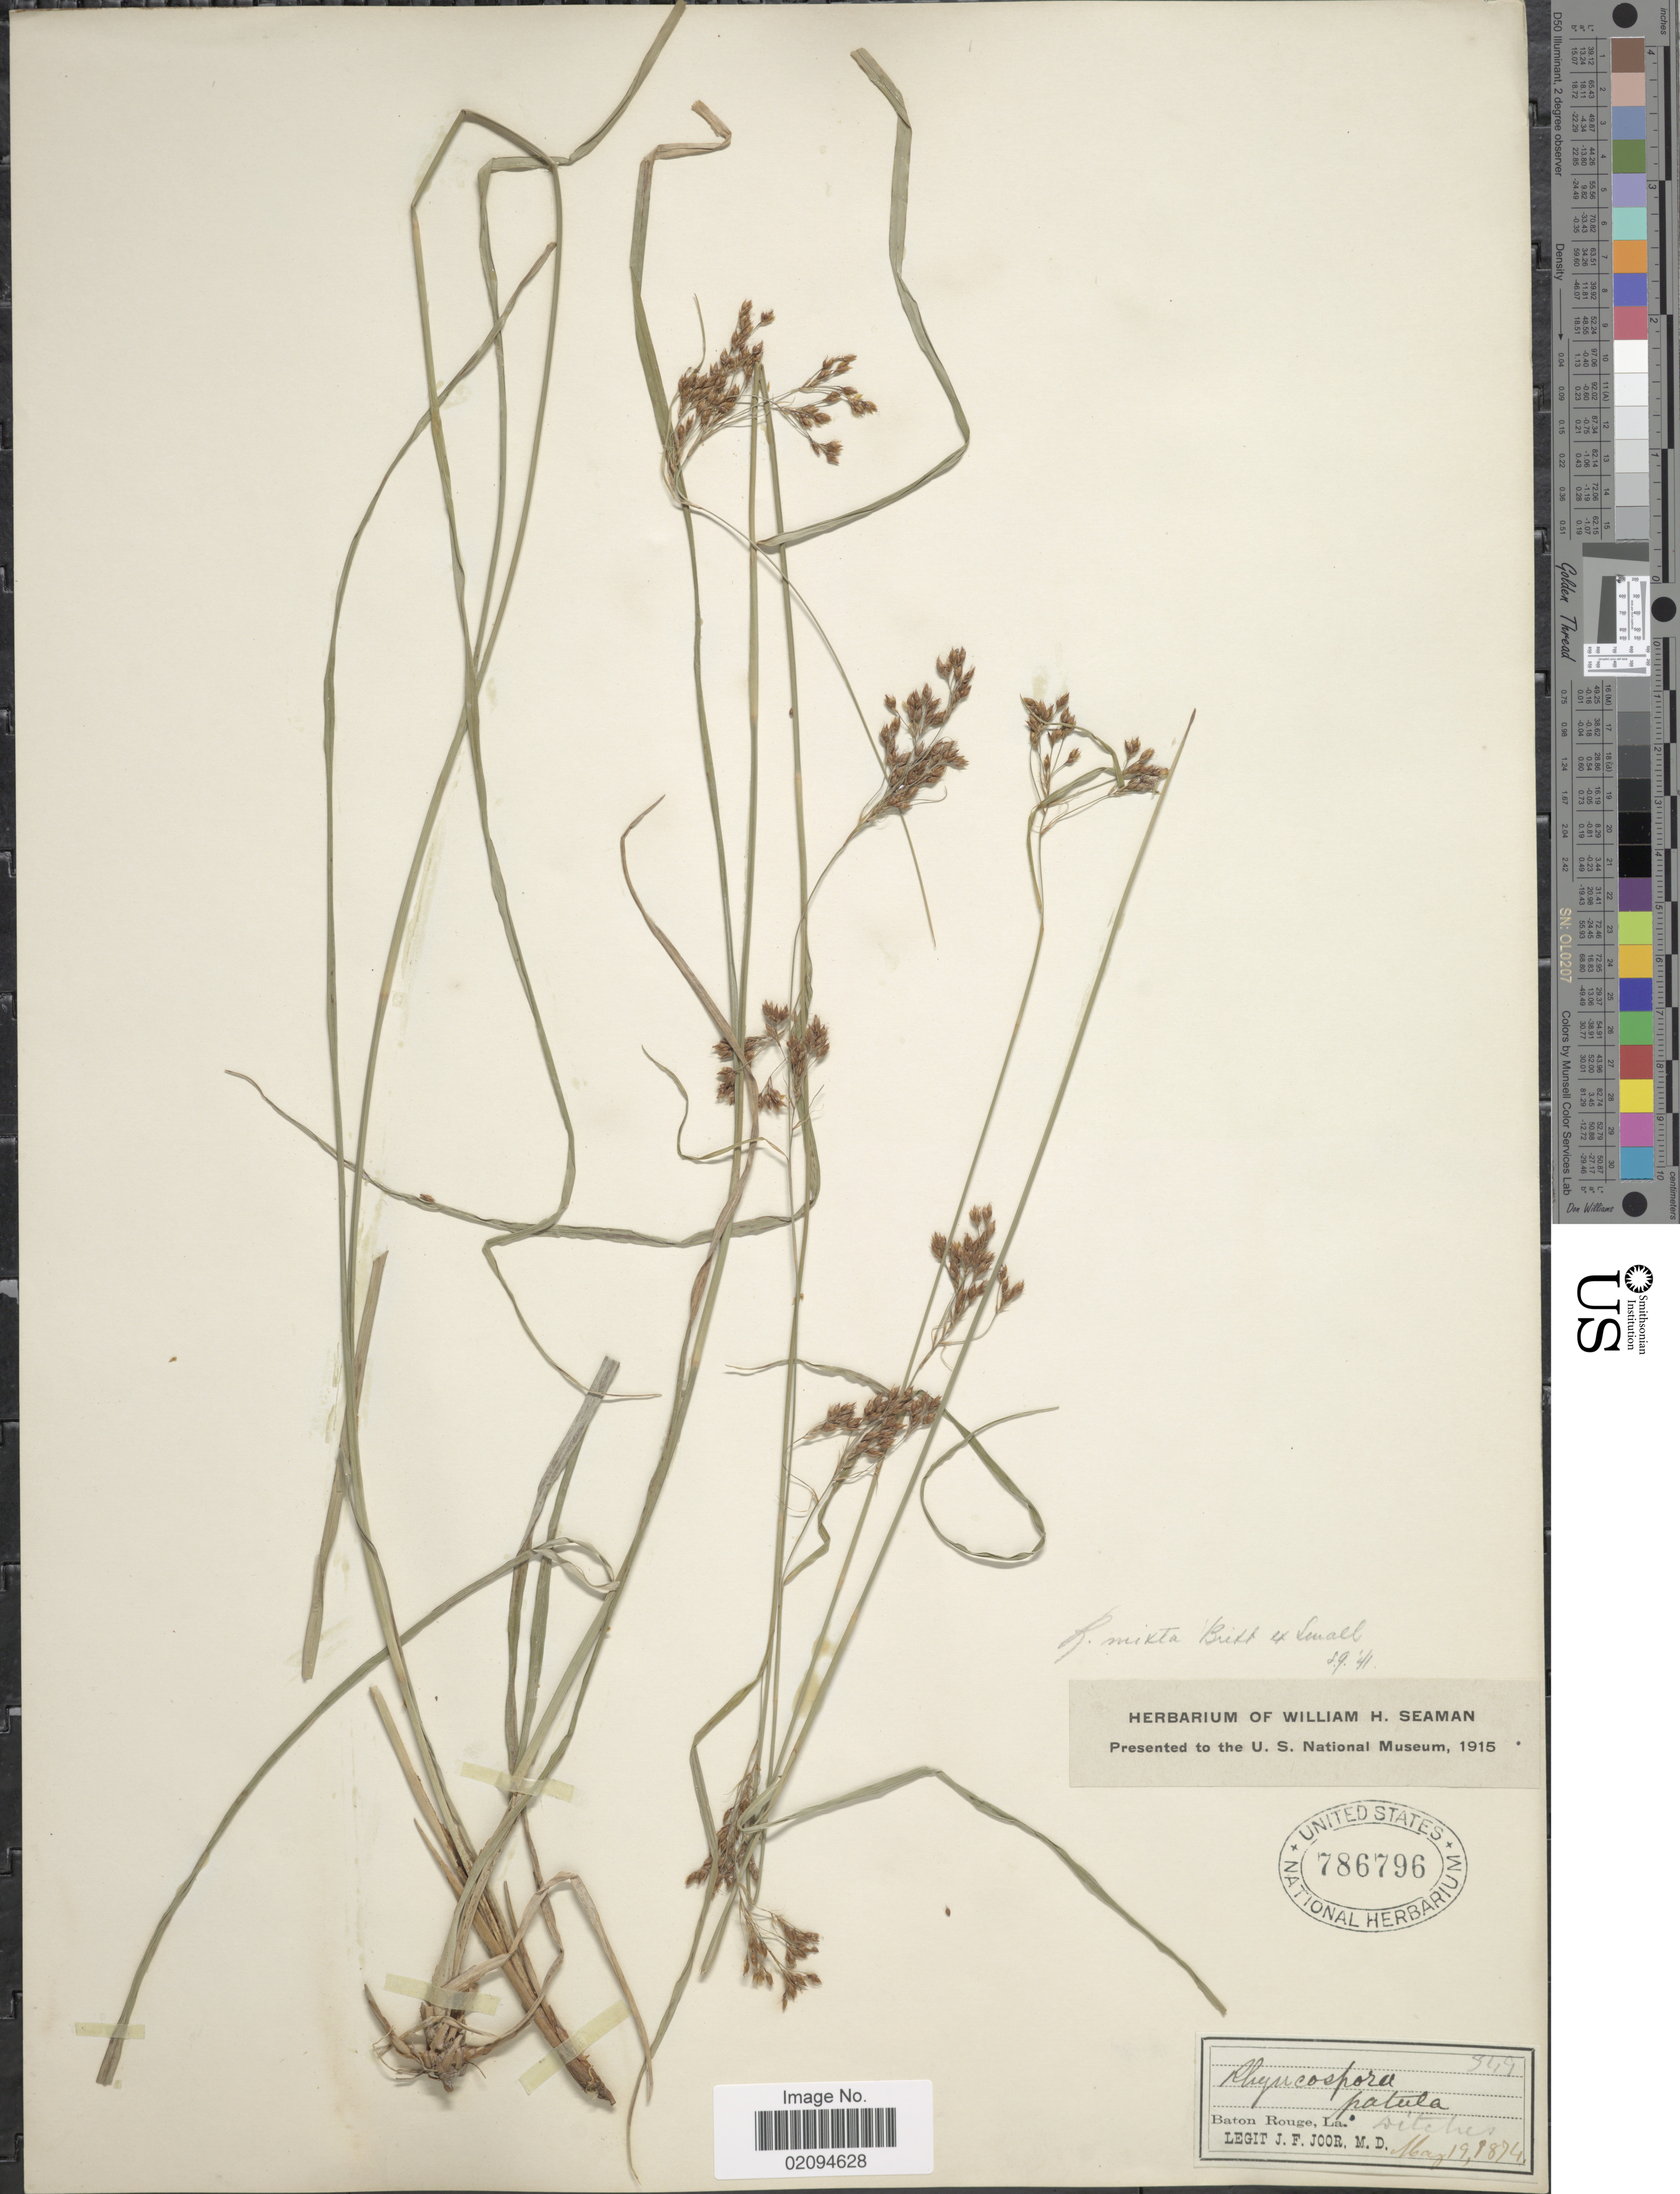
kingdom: Plantae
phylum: Tracheophyta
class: Liliopsida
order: Poales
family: Cyperaceae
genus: Rhynchospora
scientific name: Rhynchospora mixta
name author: Britton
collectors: J. F. Joor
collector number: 549*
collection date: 1874-03-19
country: United States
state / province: Louisiana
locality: Baton Rouge, La.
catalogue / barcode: US 786796